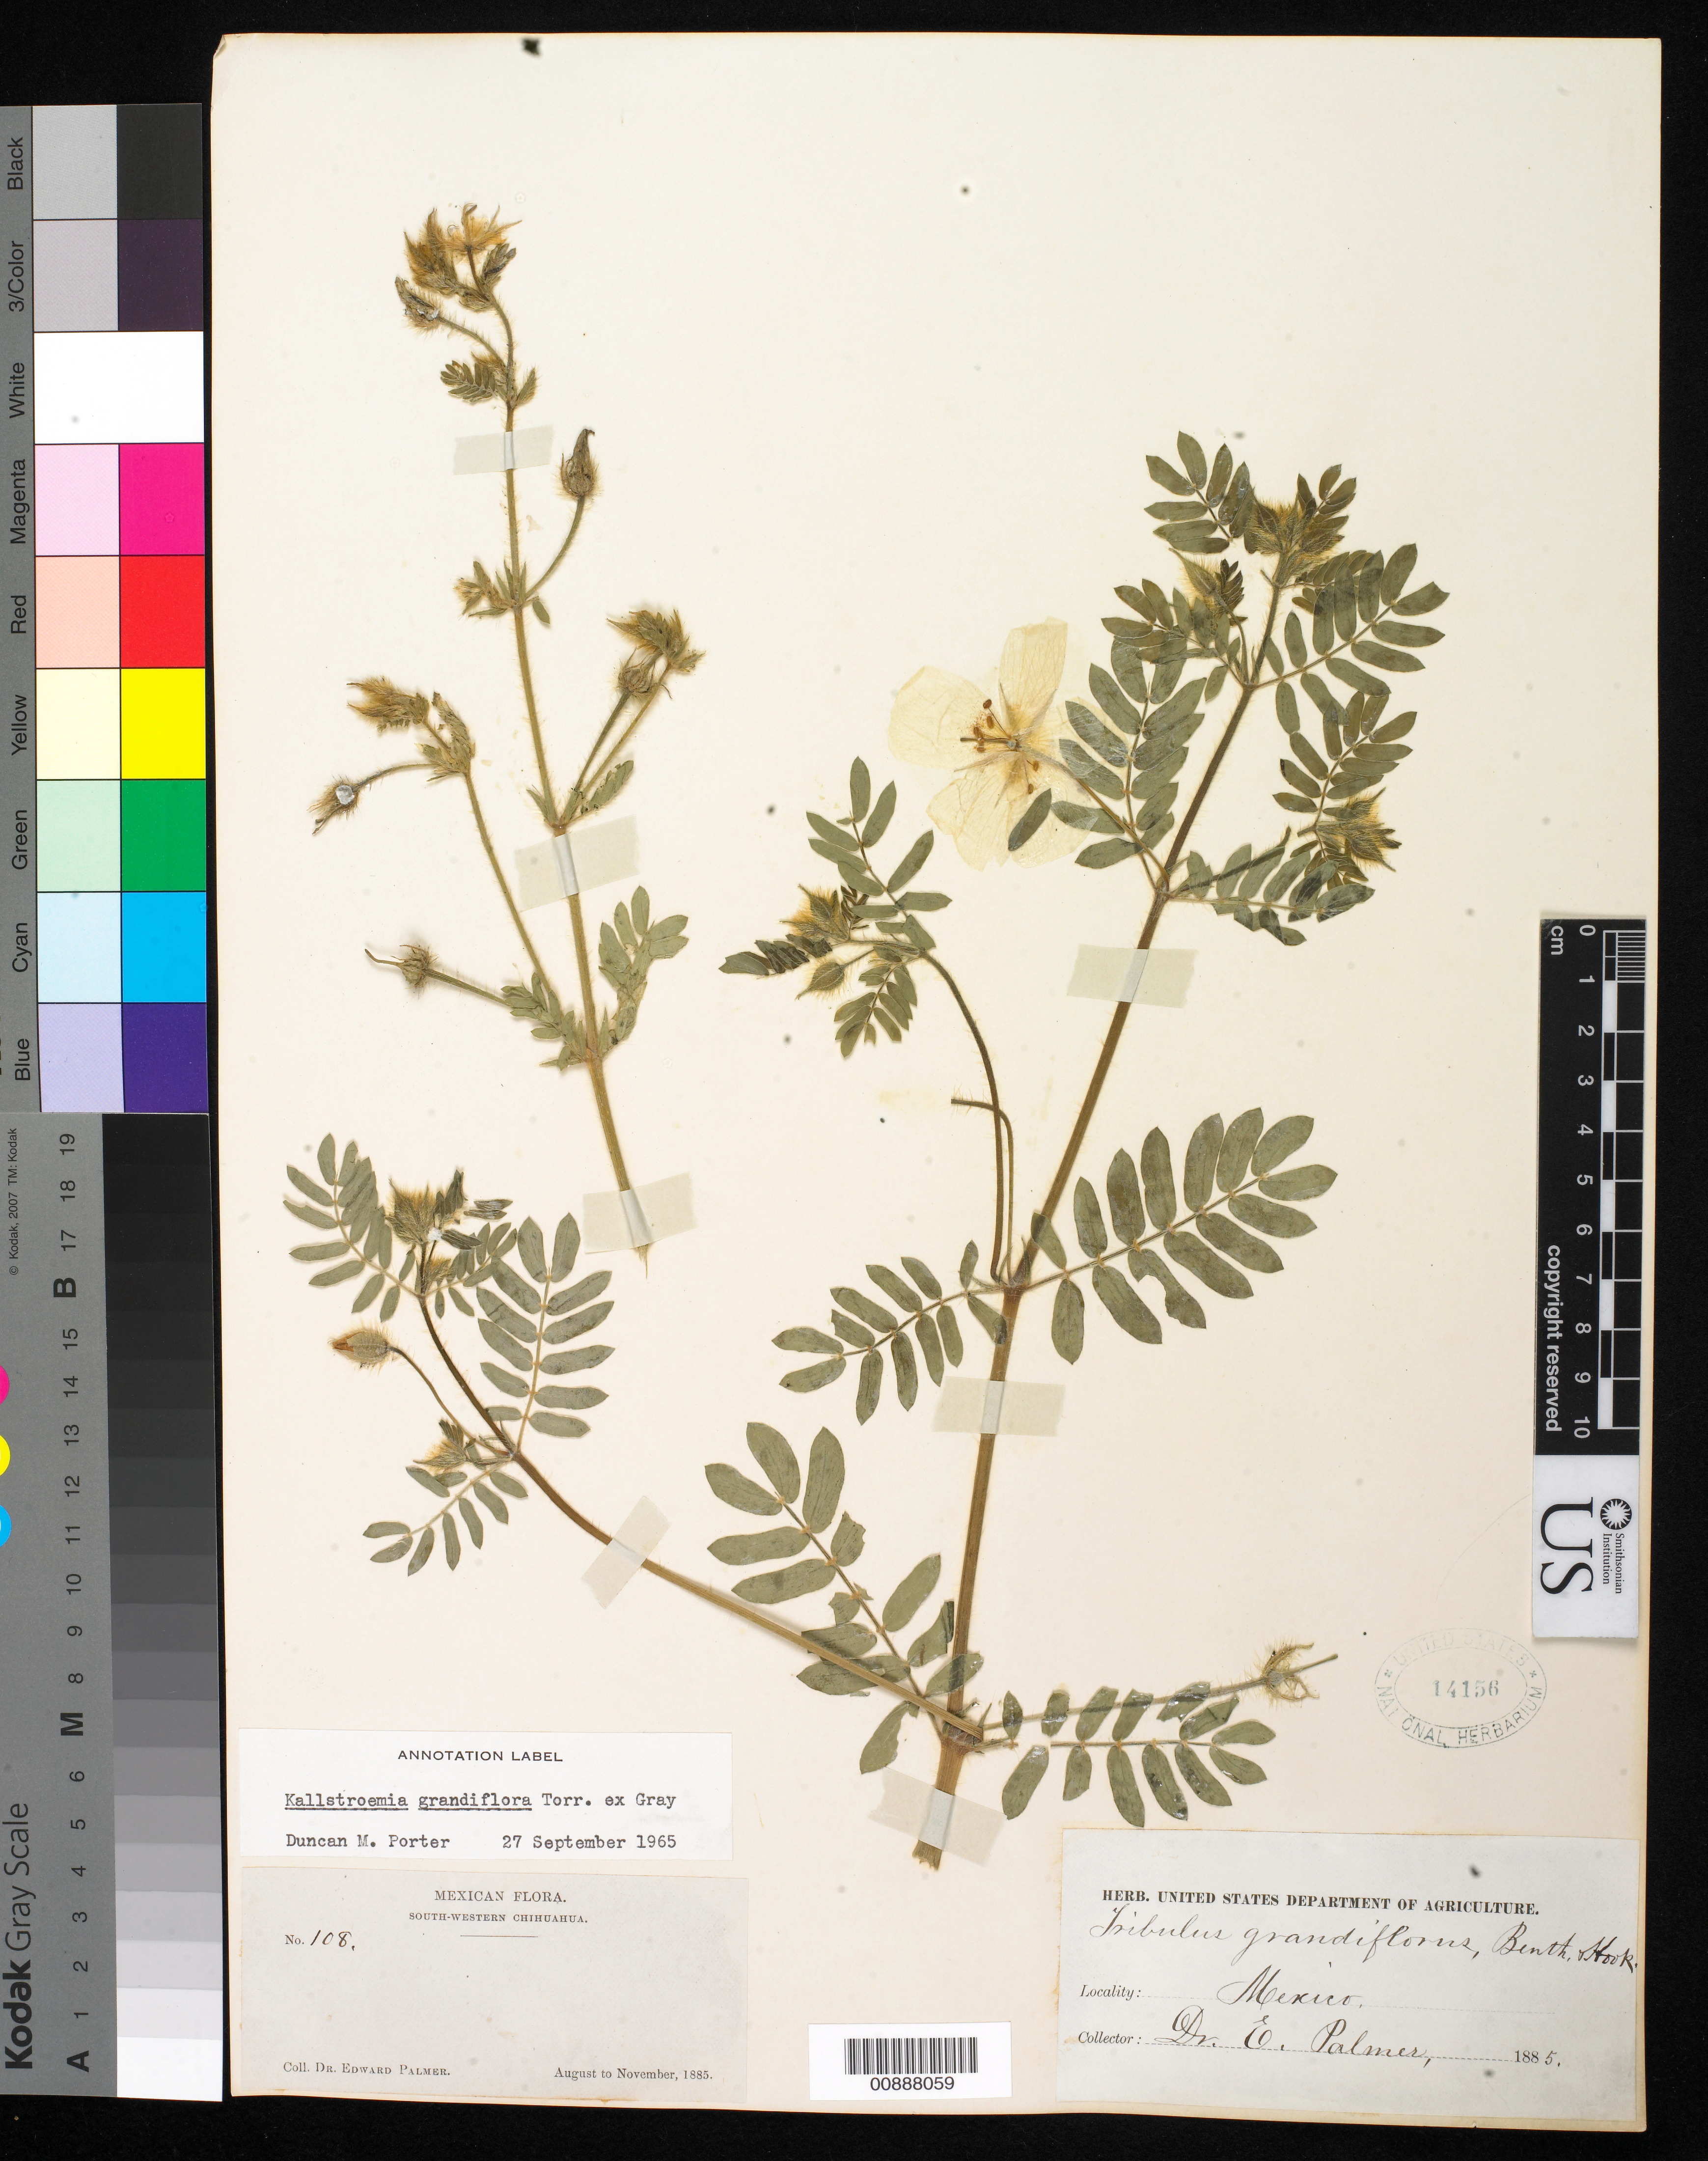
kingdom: Plantae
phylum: Tracheophyta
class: Magnoliopsida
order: Zygophyllales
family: Zygophyllaceae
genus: Kallstroemia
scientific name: Kallstroemia grandiflora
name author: Torr. ex A. Gray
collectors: E. Palmer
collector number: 108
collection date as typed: Aug 1885 to -- Nov 1885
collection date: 1885-08/1885-11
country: Mexico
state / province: Chihuahua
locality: South-Western Chihuahua.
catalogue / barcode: US 14156